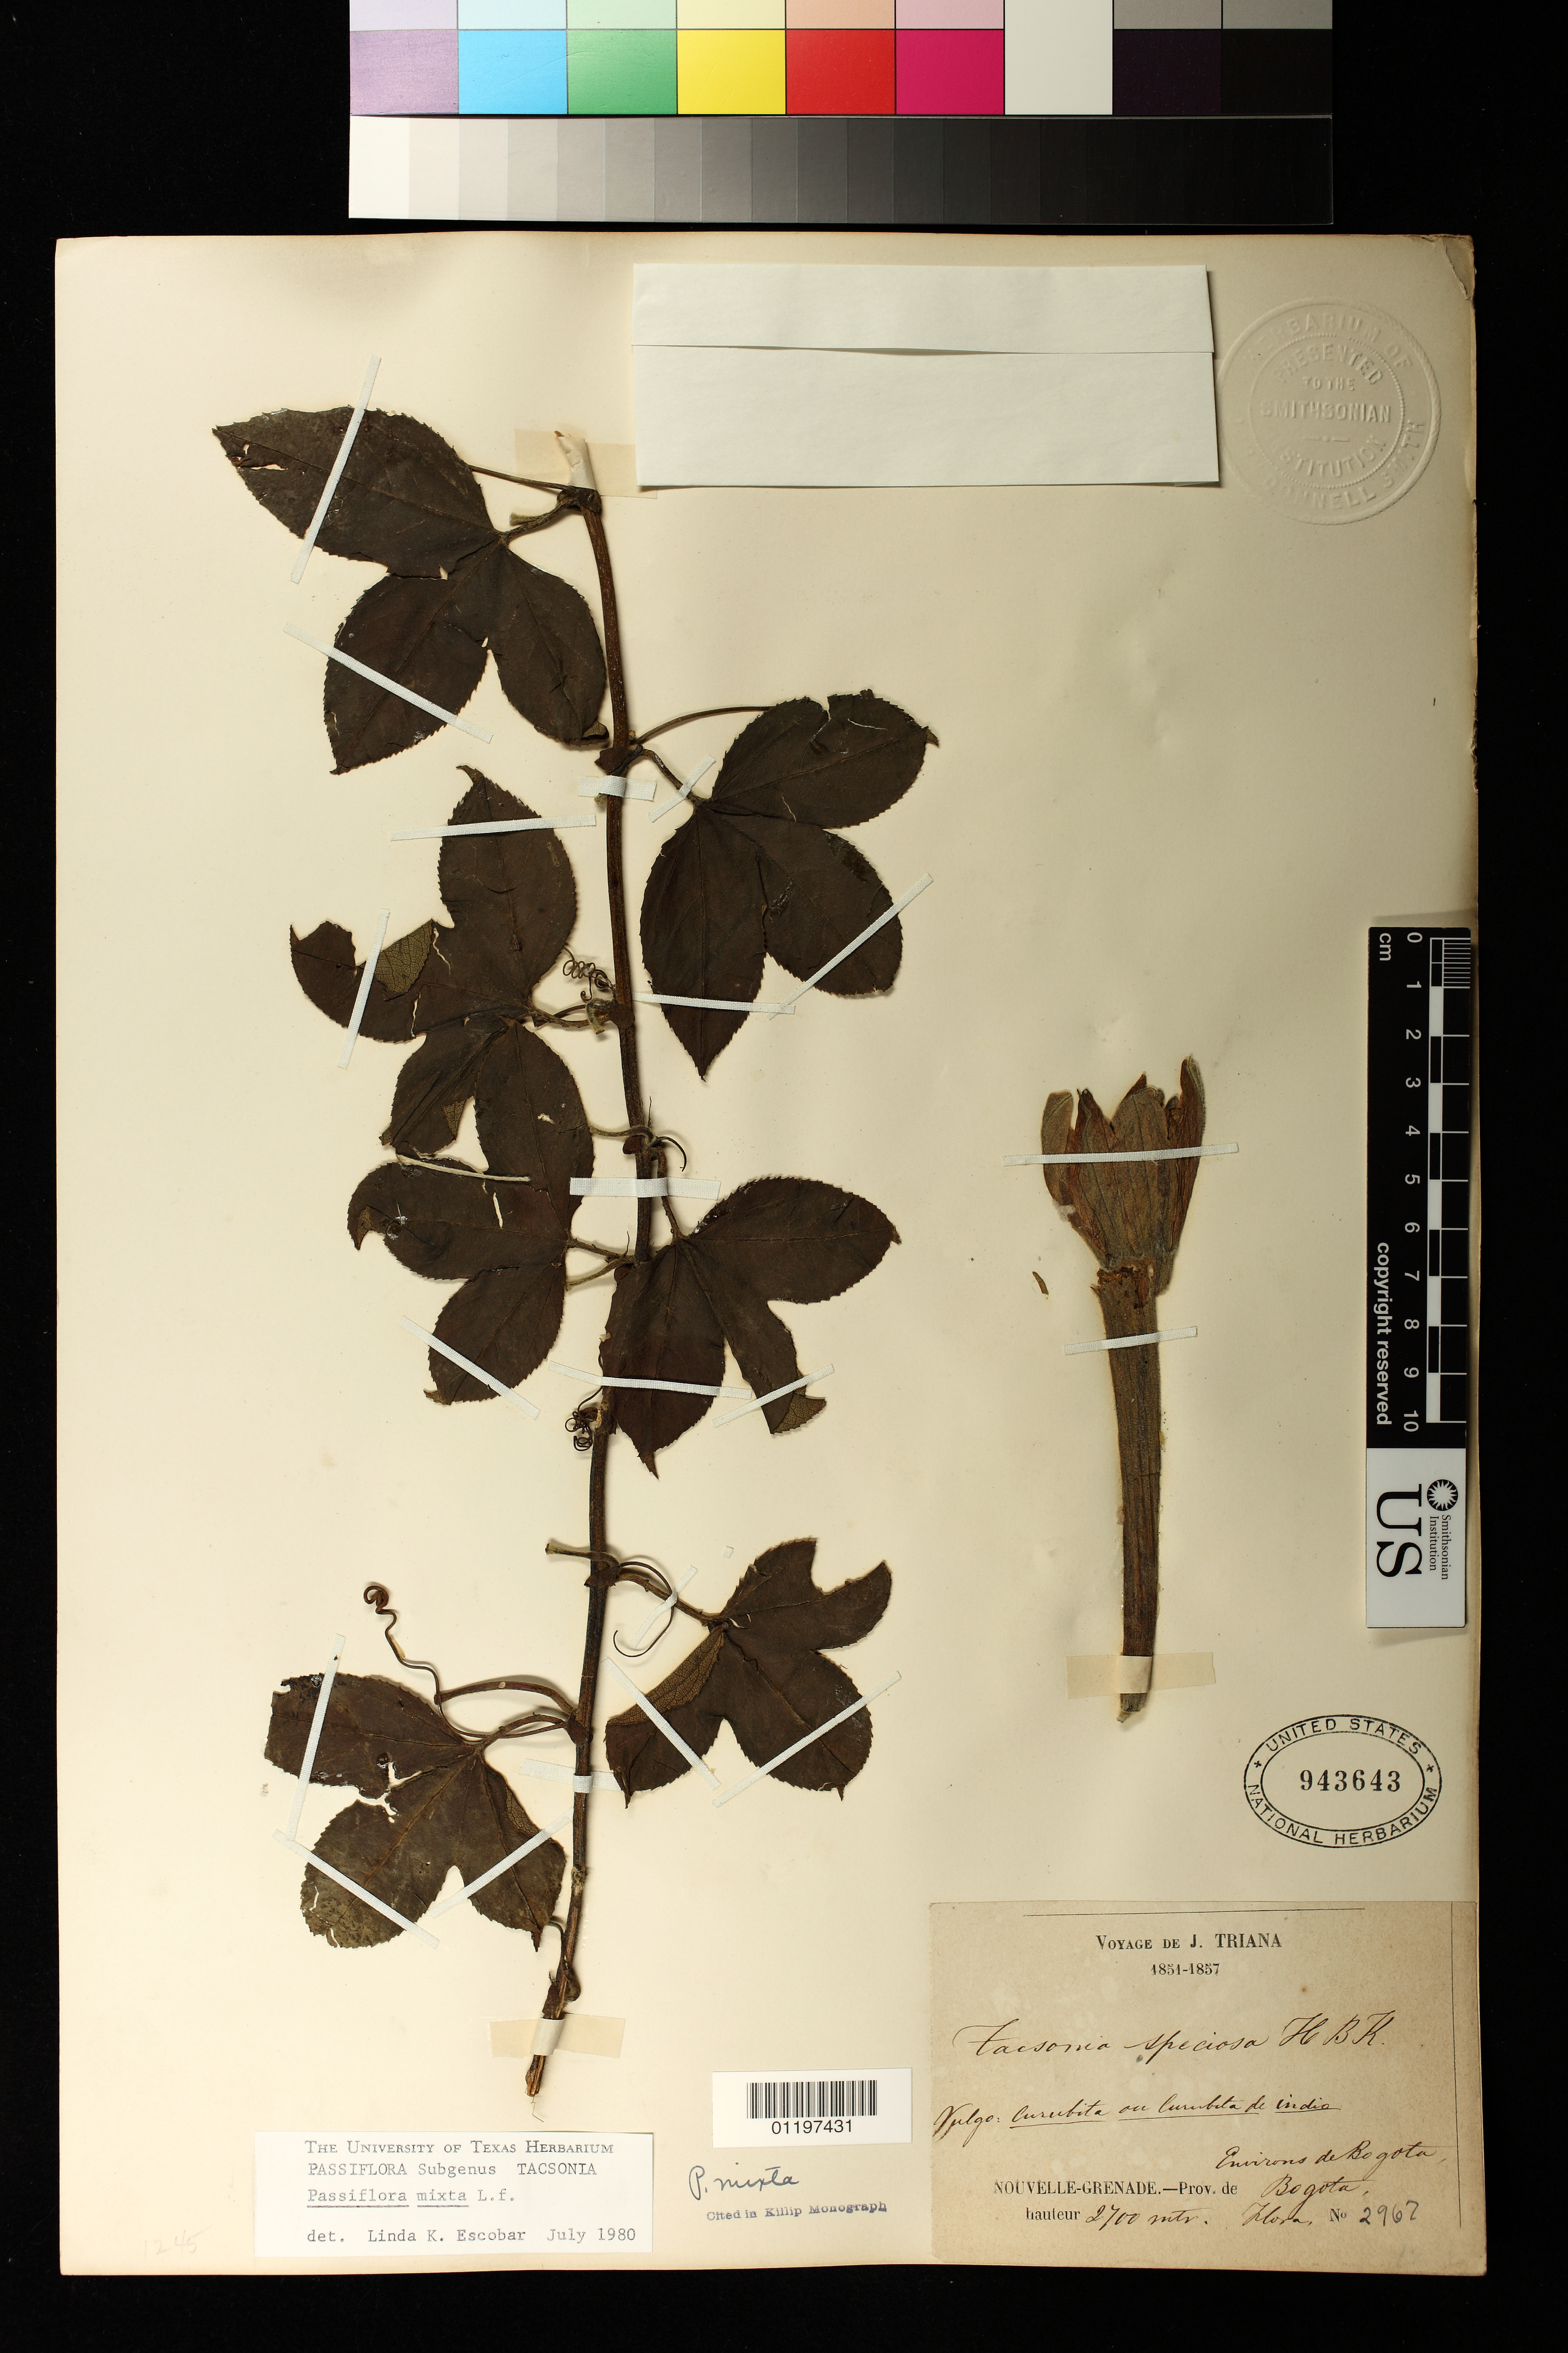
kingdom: Plantae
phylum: Tracheophyta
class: Magnoliopsida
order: Malpighiales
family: Passifloraceae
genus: Passiflora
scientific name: Passiflora mixta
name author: L. f.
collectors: J. J. Triana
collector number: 2967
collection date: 1851/1857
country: Colombia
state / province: Bogota D.C.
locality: Environs de Bogota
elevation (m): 2700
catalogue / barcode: US 943643